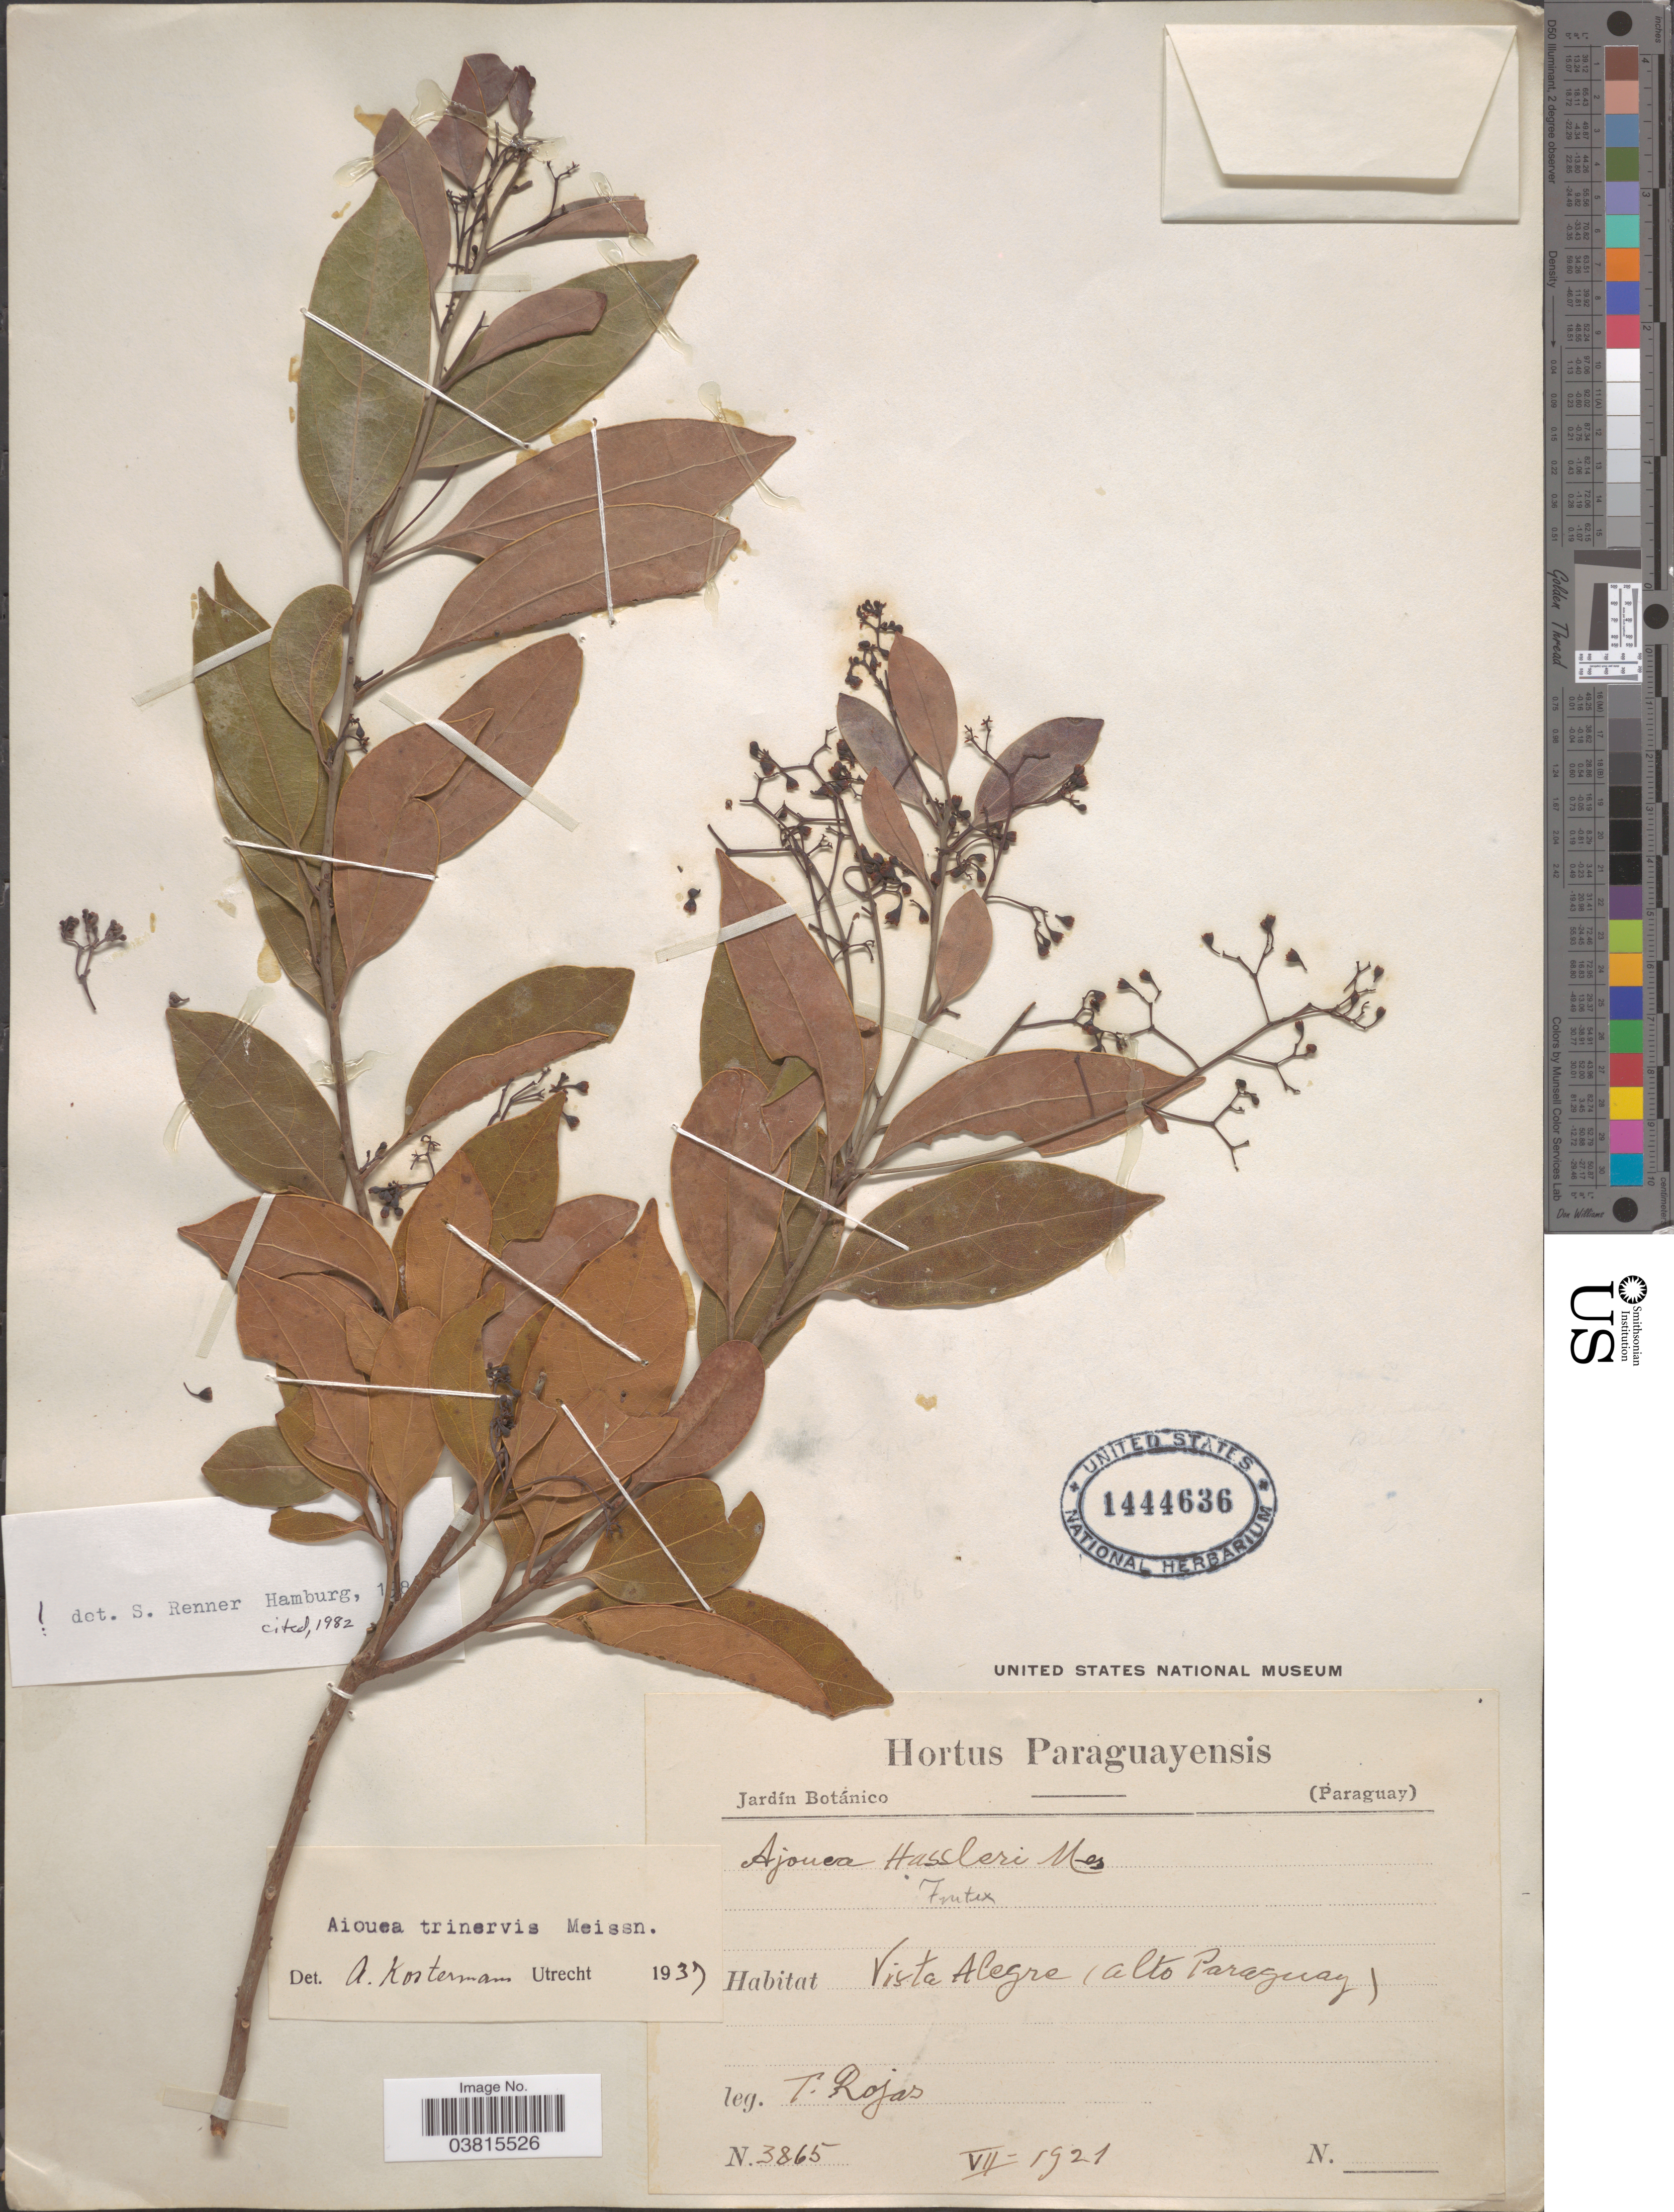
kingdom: Plantae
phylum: Tracheophyta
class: Magnoliopsida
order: Laurales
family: Lauraceae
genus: Aiouea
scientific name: Aiouea trinervis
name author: Meisn.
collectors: T. Rojas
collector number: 3865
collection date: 1921-07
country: Paraguay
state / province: Alto Paraguay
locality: Vista Alegre (Alto Paraguay).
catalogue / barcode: US 1444636